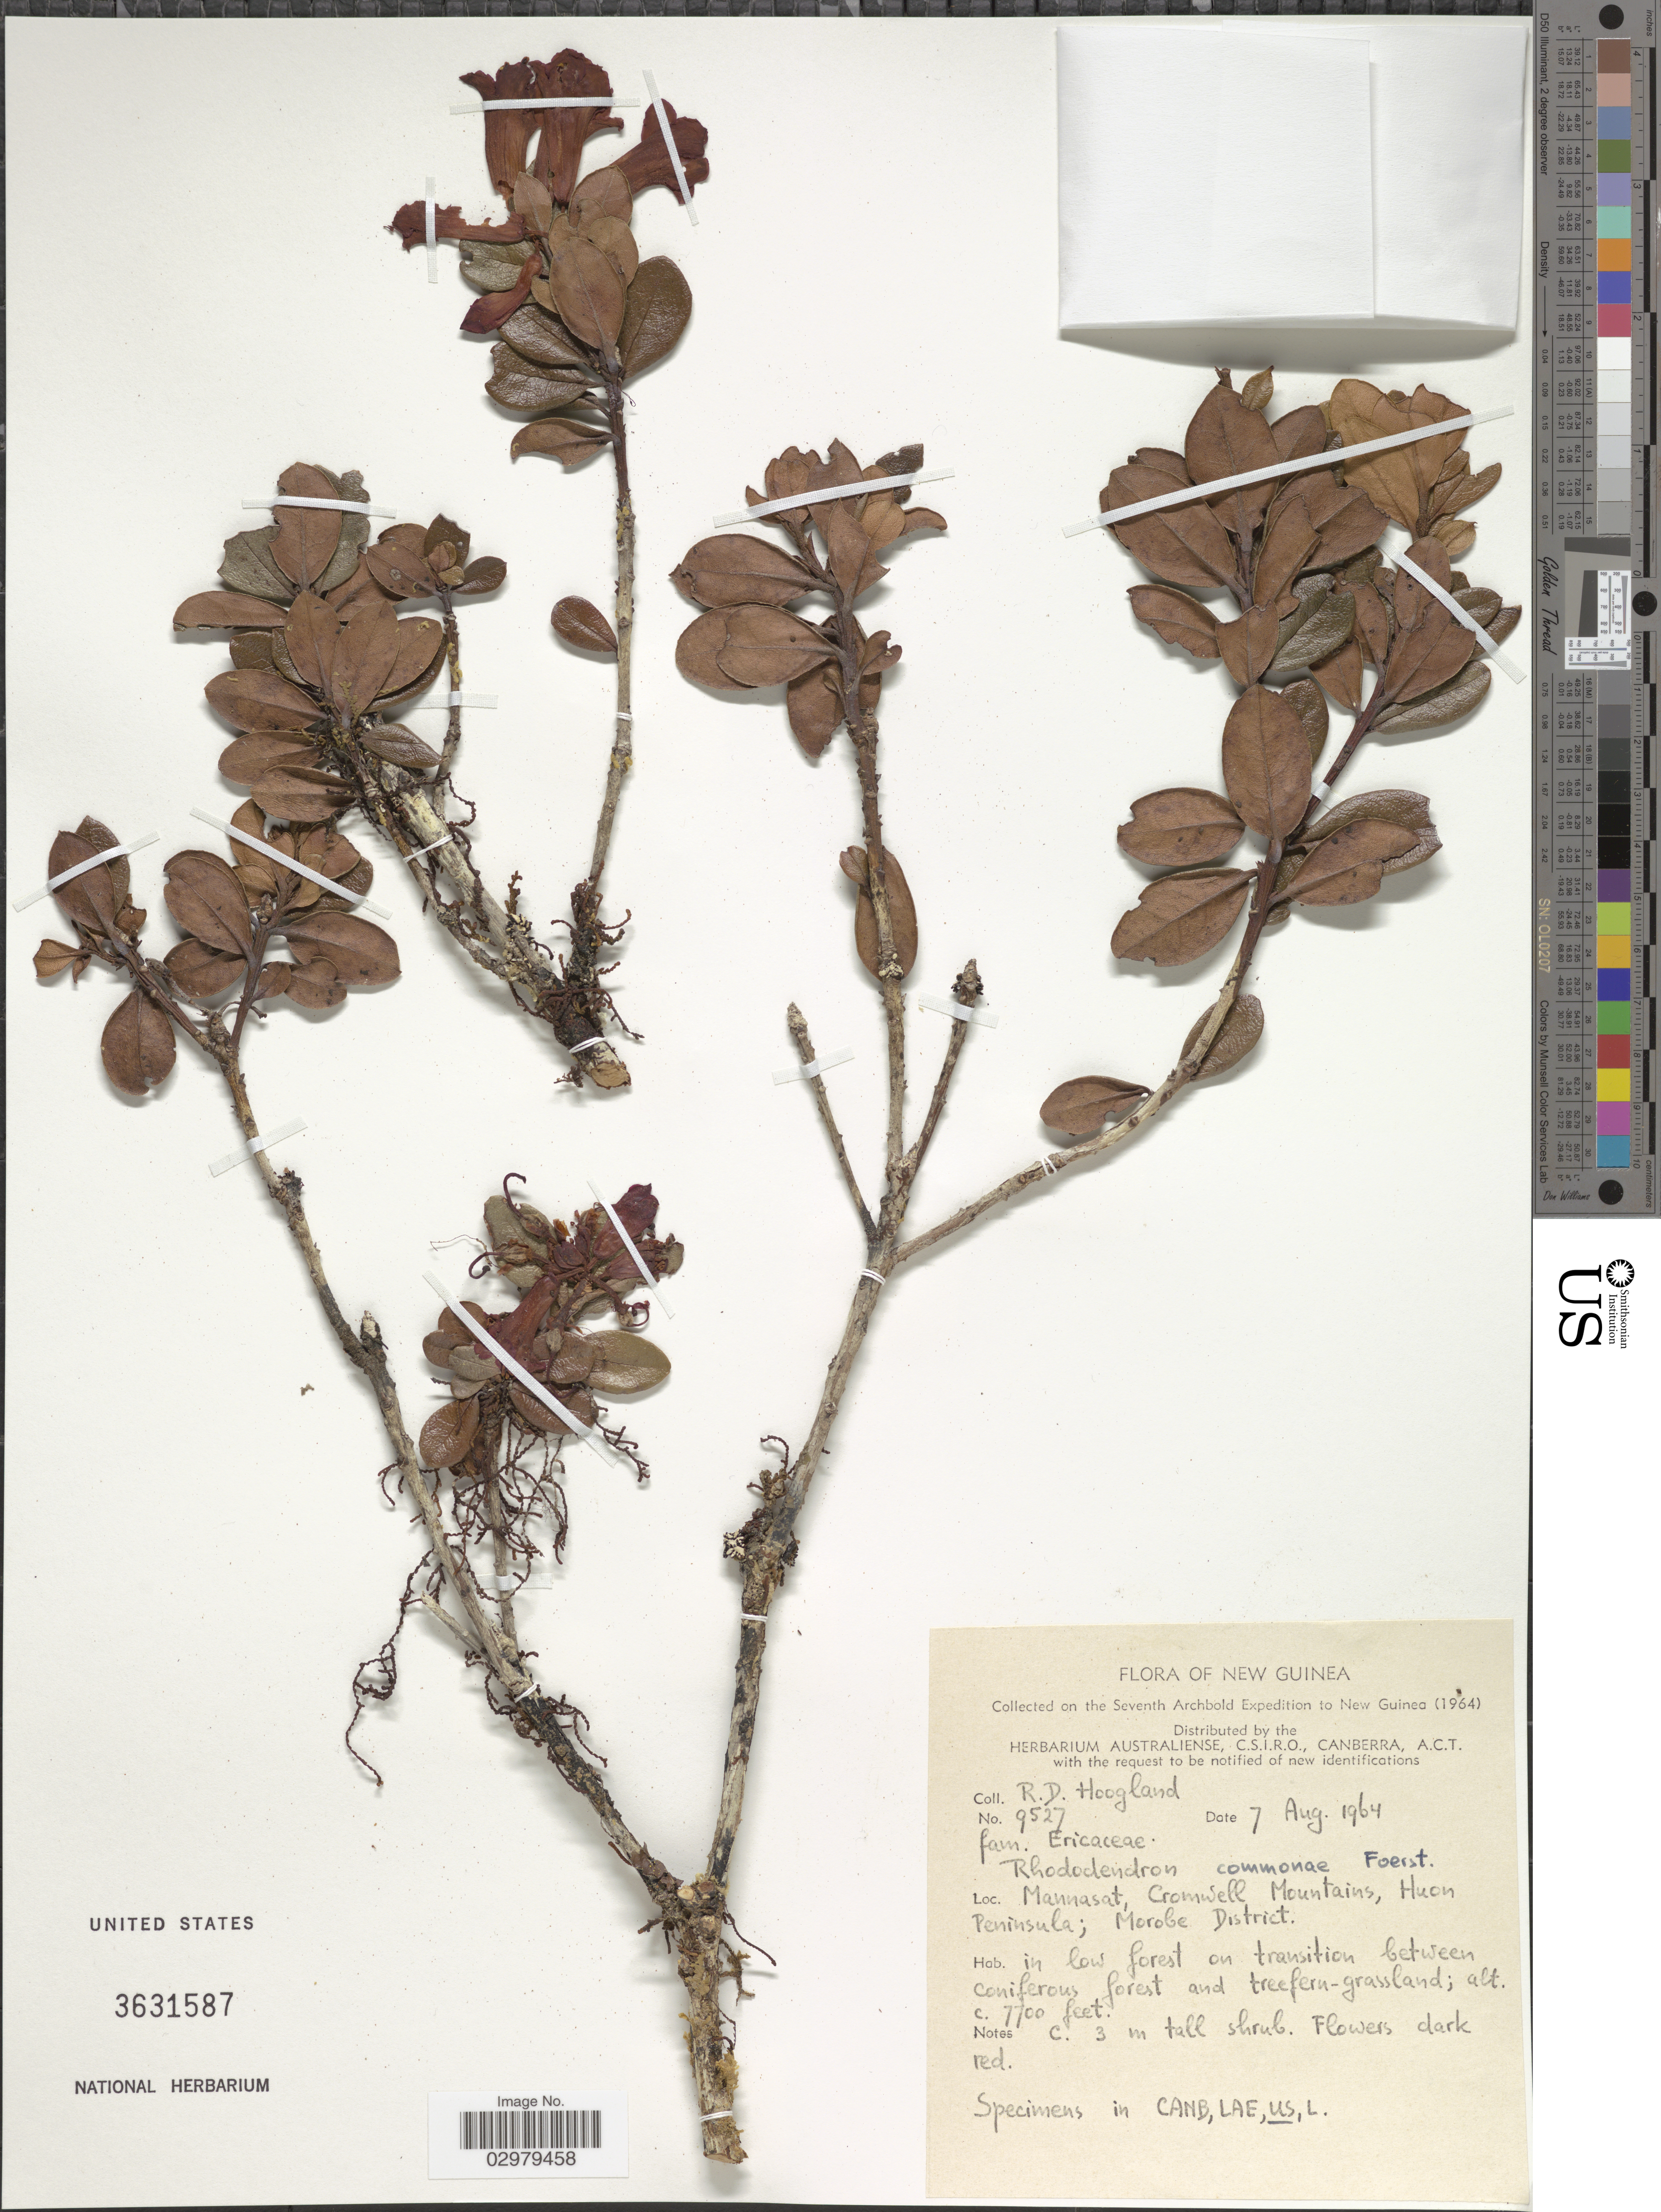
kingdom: Plantae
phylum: Tracheophyta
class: Magnoliopsida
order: Ericales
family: Ericaceae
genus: Rhododendron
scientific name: Rhododendron commonae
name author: F. Först.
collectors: R. D. Hoogland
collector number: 9527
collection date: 1964-08-07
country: Papua New Guinea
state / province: Morobe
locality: New Guinea. Mannasat, Cromwell Mountains, Huon Peninsula; Morobe District.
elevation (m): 2347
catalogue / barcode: US 3631587